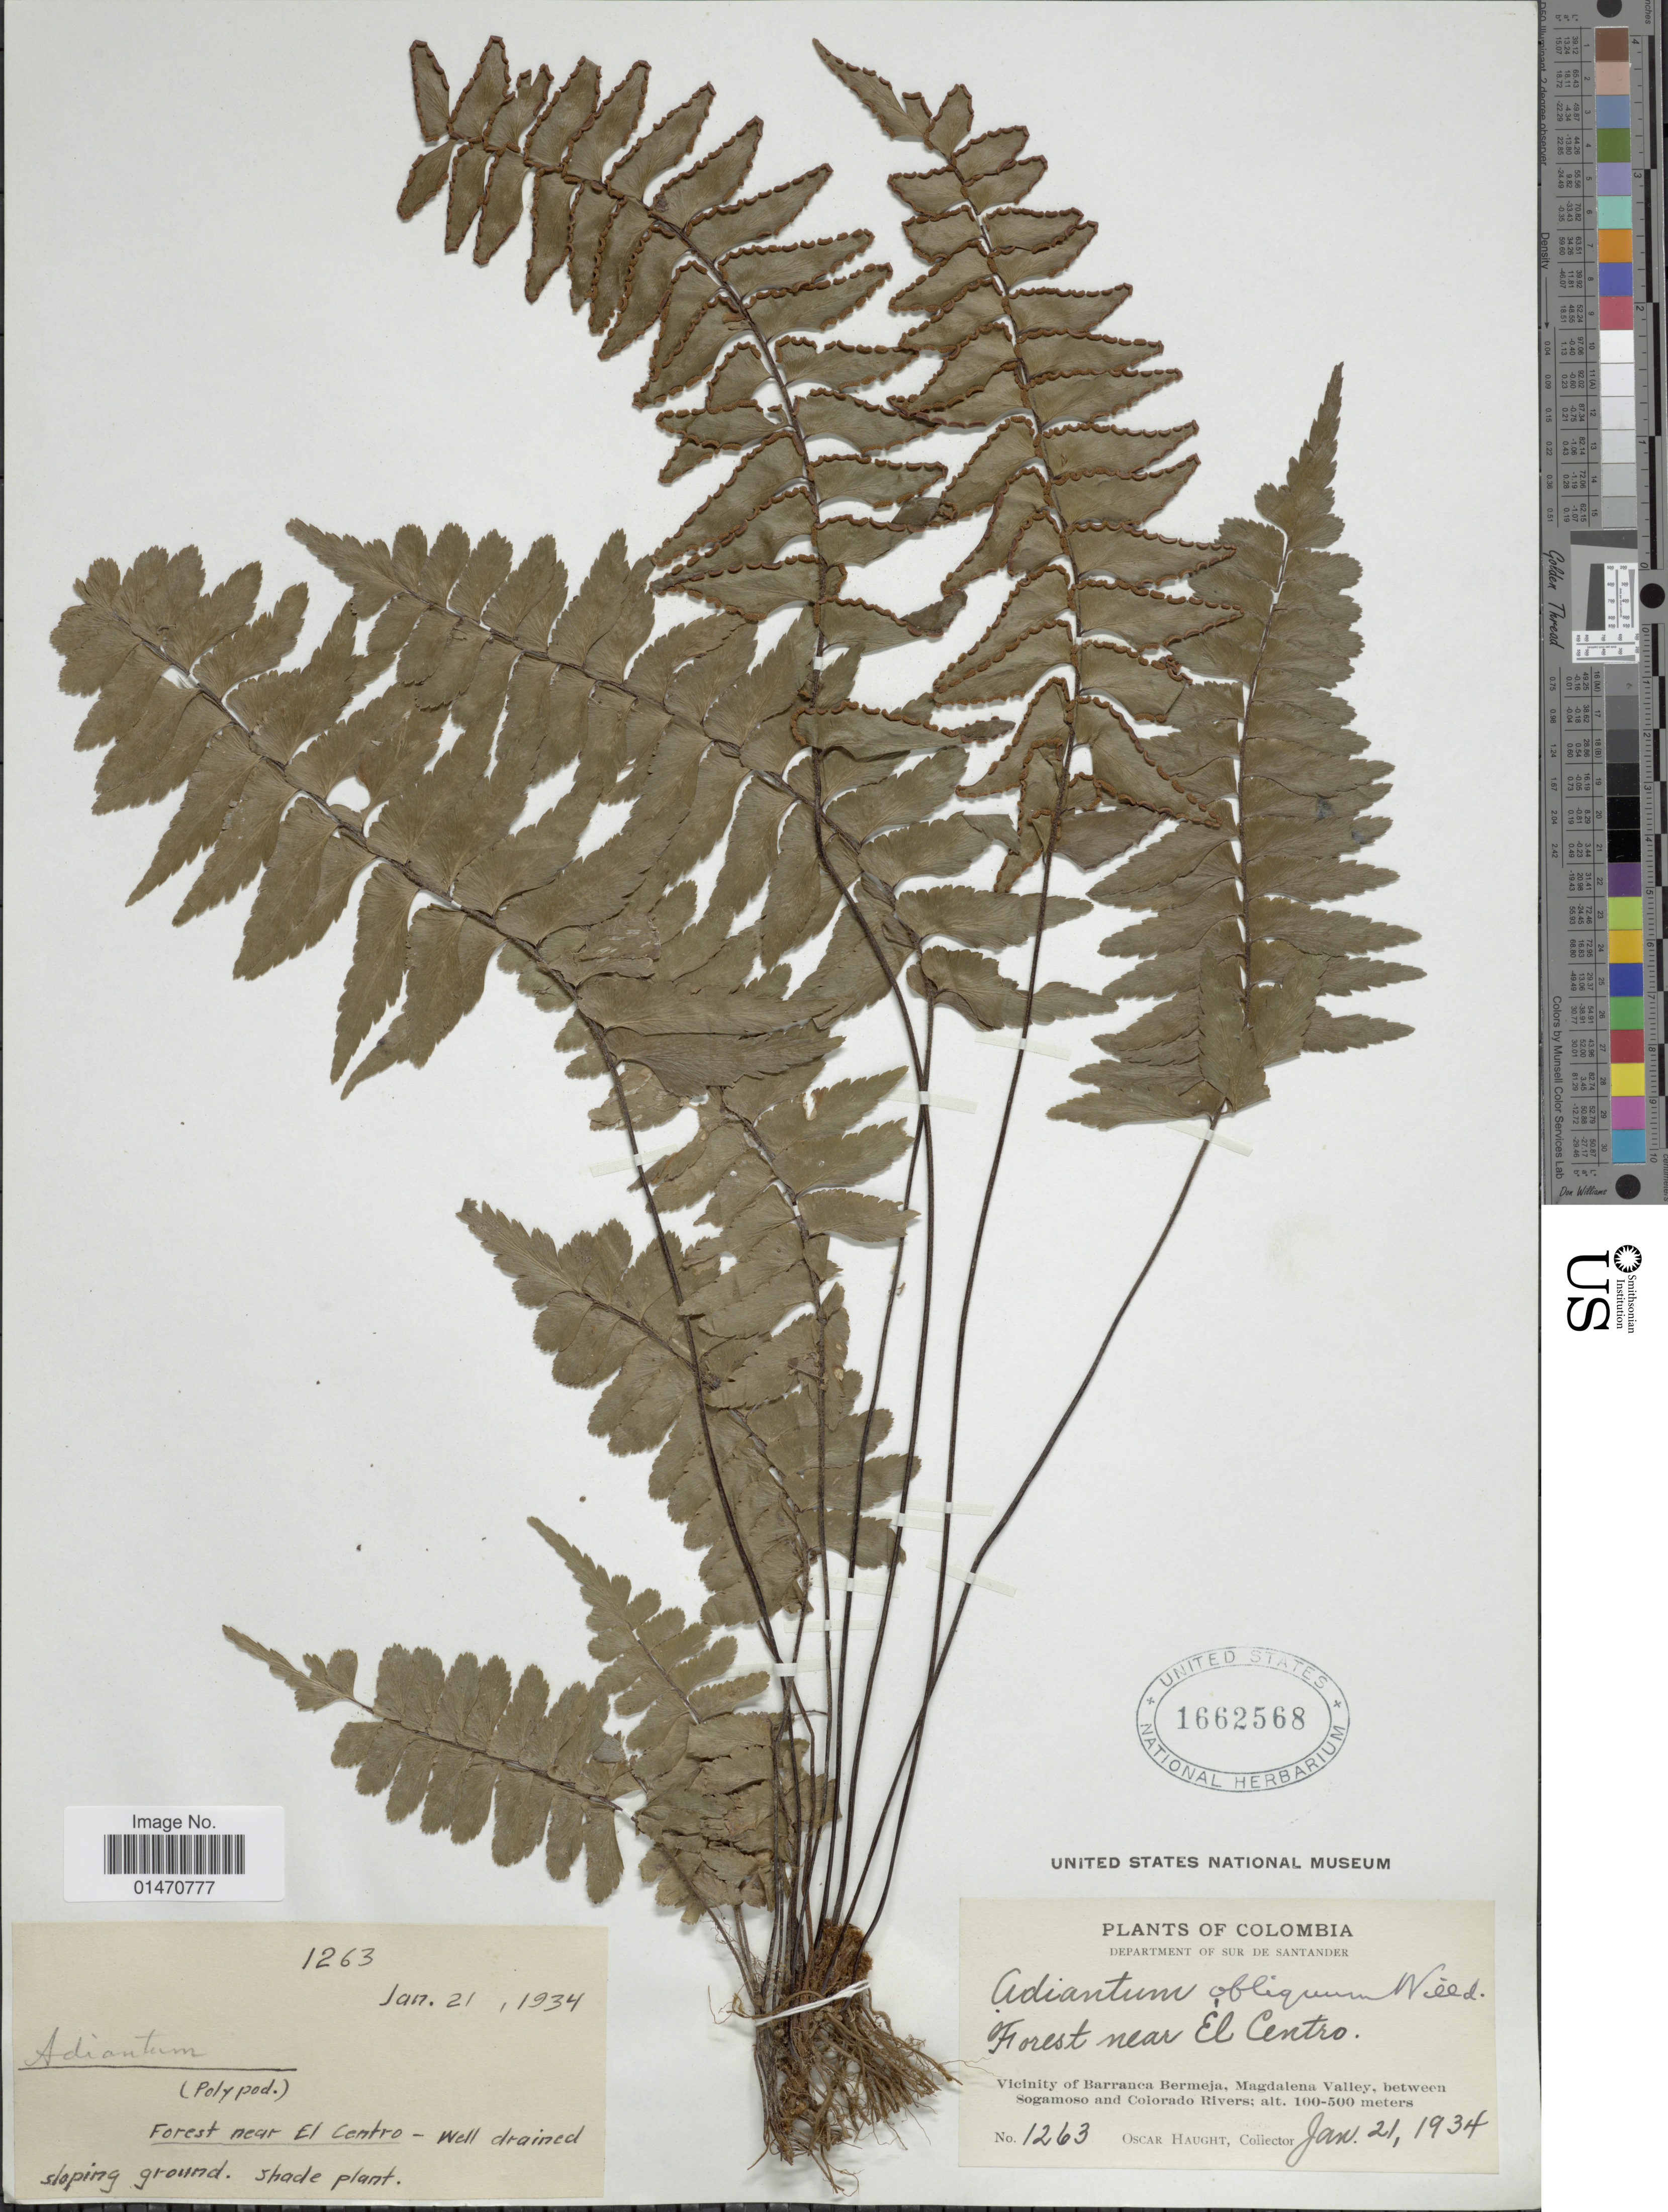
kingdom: Plantae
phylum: Tracheophyta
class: Polypodiopsida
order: Polypodiales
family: Pteridaceae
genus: Adiantum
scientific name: Adiantum obliquum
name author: Willd.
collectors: O. L. Haught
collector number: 1263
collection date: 1934-01-21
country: Colombia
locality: Department of Sur de Santander, forest near El Centro, Vicinity of Barranca Bermeja, Magdalena valley, between Sogamoso and Colorado rivers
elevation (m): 100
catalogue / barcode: US 1662568